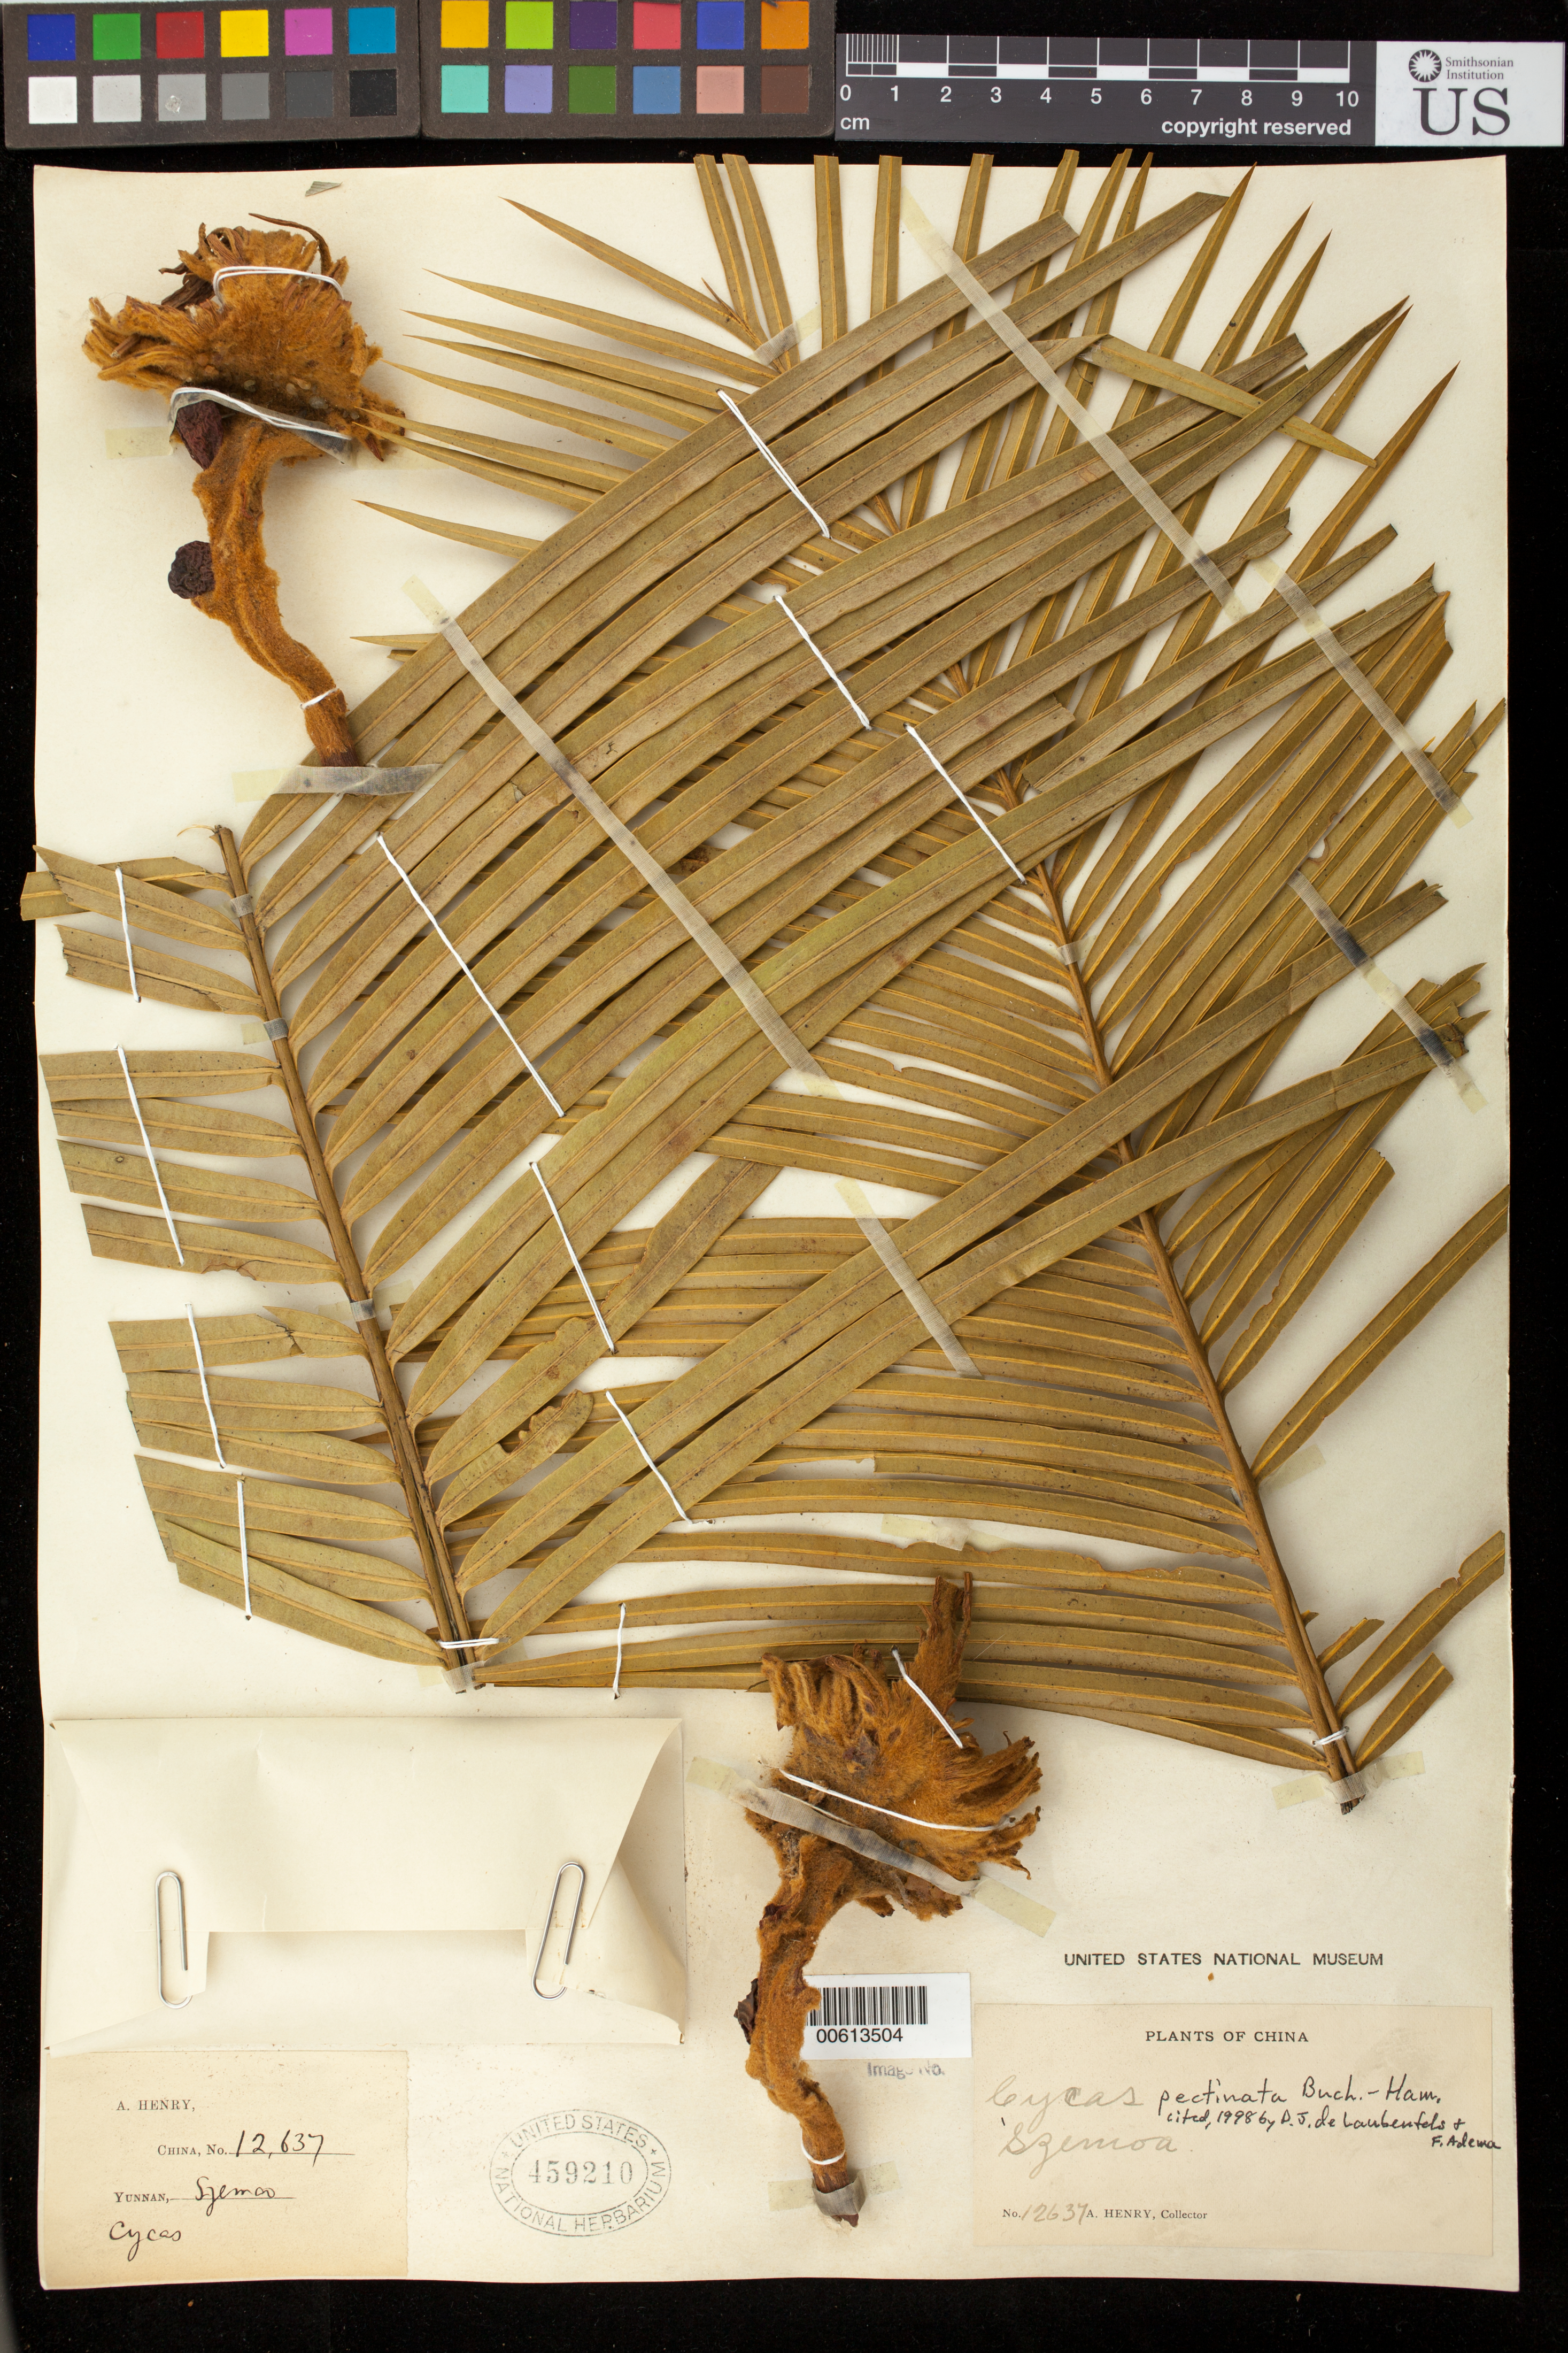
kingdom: Plantae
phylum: Tracheophyta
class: Cycadopsida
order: Cycadales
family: Cycadaceae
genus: Cycas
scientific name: Cycas pectinata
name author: Griff.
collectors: A. Henry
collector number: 12637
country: China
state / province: Yunnan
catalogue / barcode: US 459210